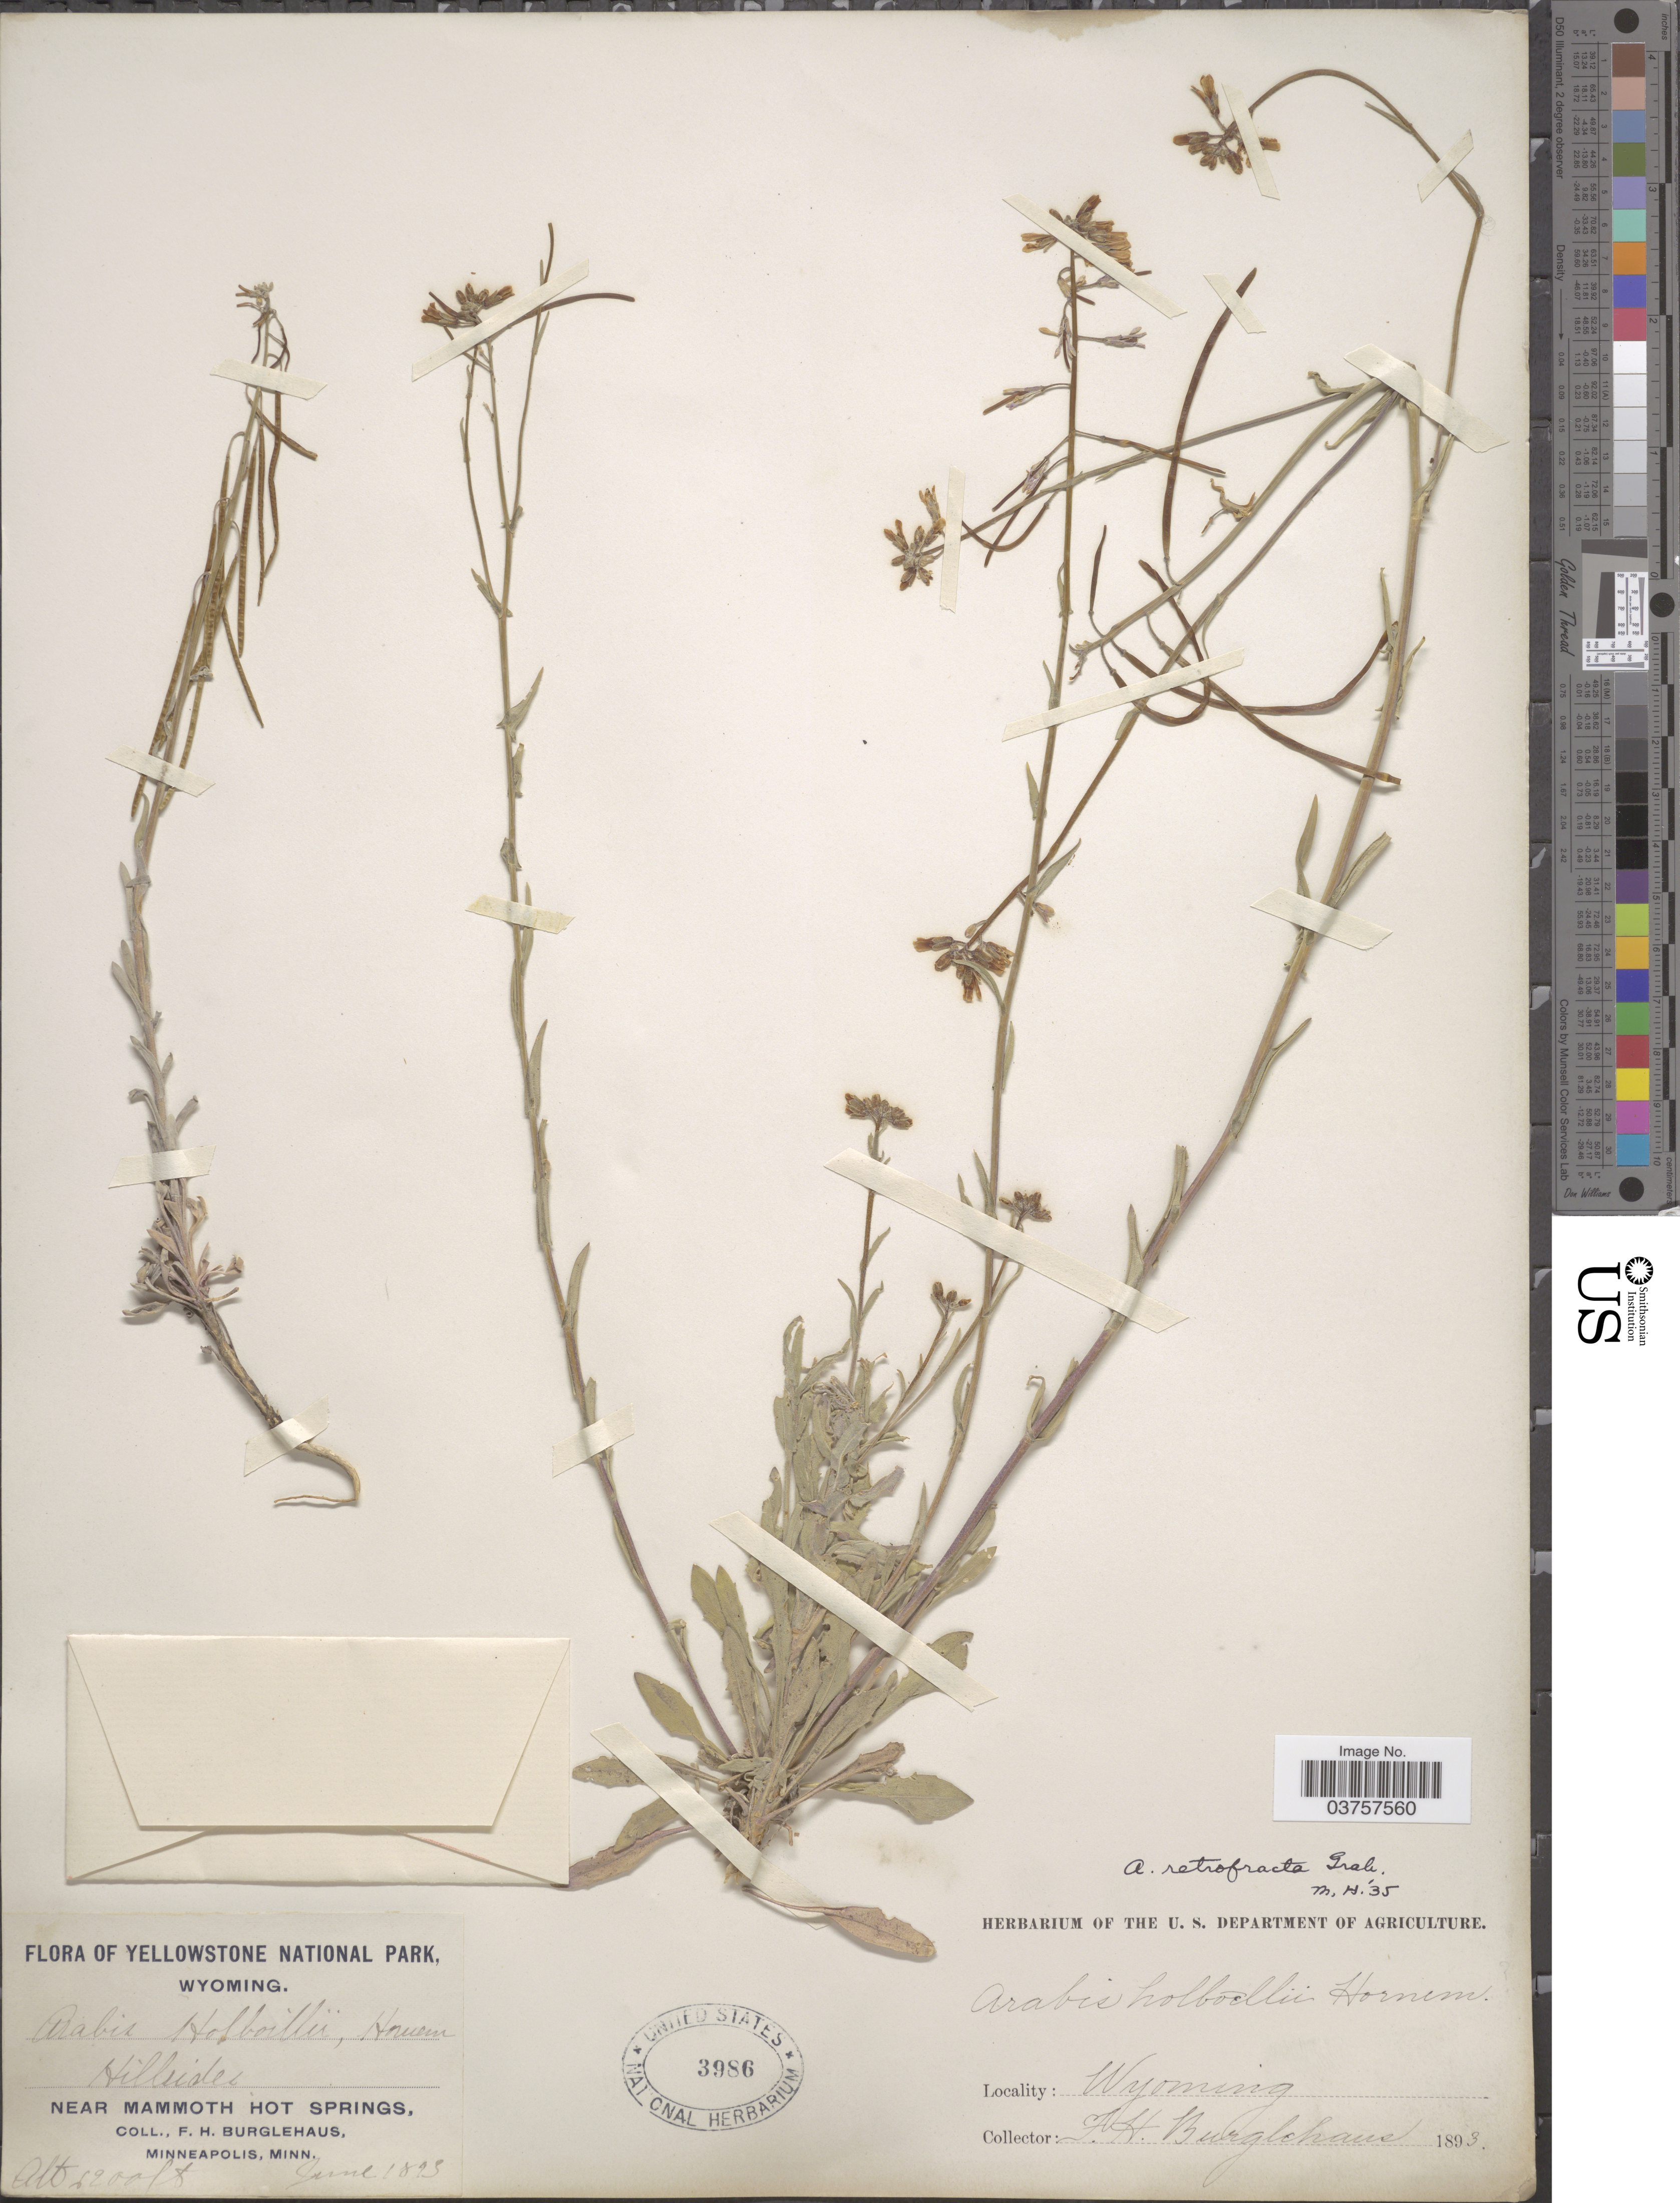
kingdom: Plantae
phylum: Tracheophyta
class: Magnoliopsida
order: Brassicales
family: Brassicaceae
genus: Arabis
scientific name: Arabis holboellii var. retrofracta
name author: Rydb.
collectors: F. Burglehaus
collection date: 1893-06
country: United States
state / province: Wyoming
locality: Yellowstone National Park. Near Mammoth Hot Springs.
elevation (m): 1890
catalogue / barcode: US 3986